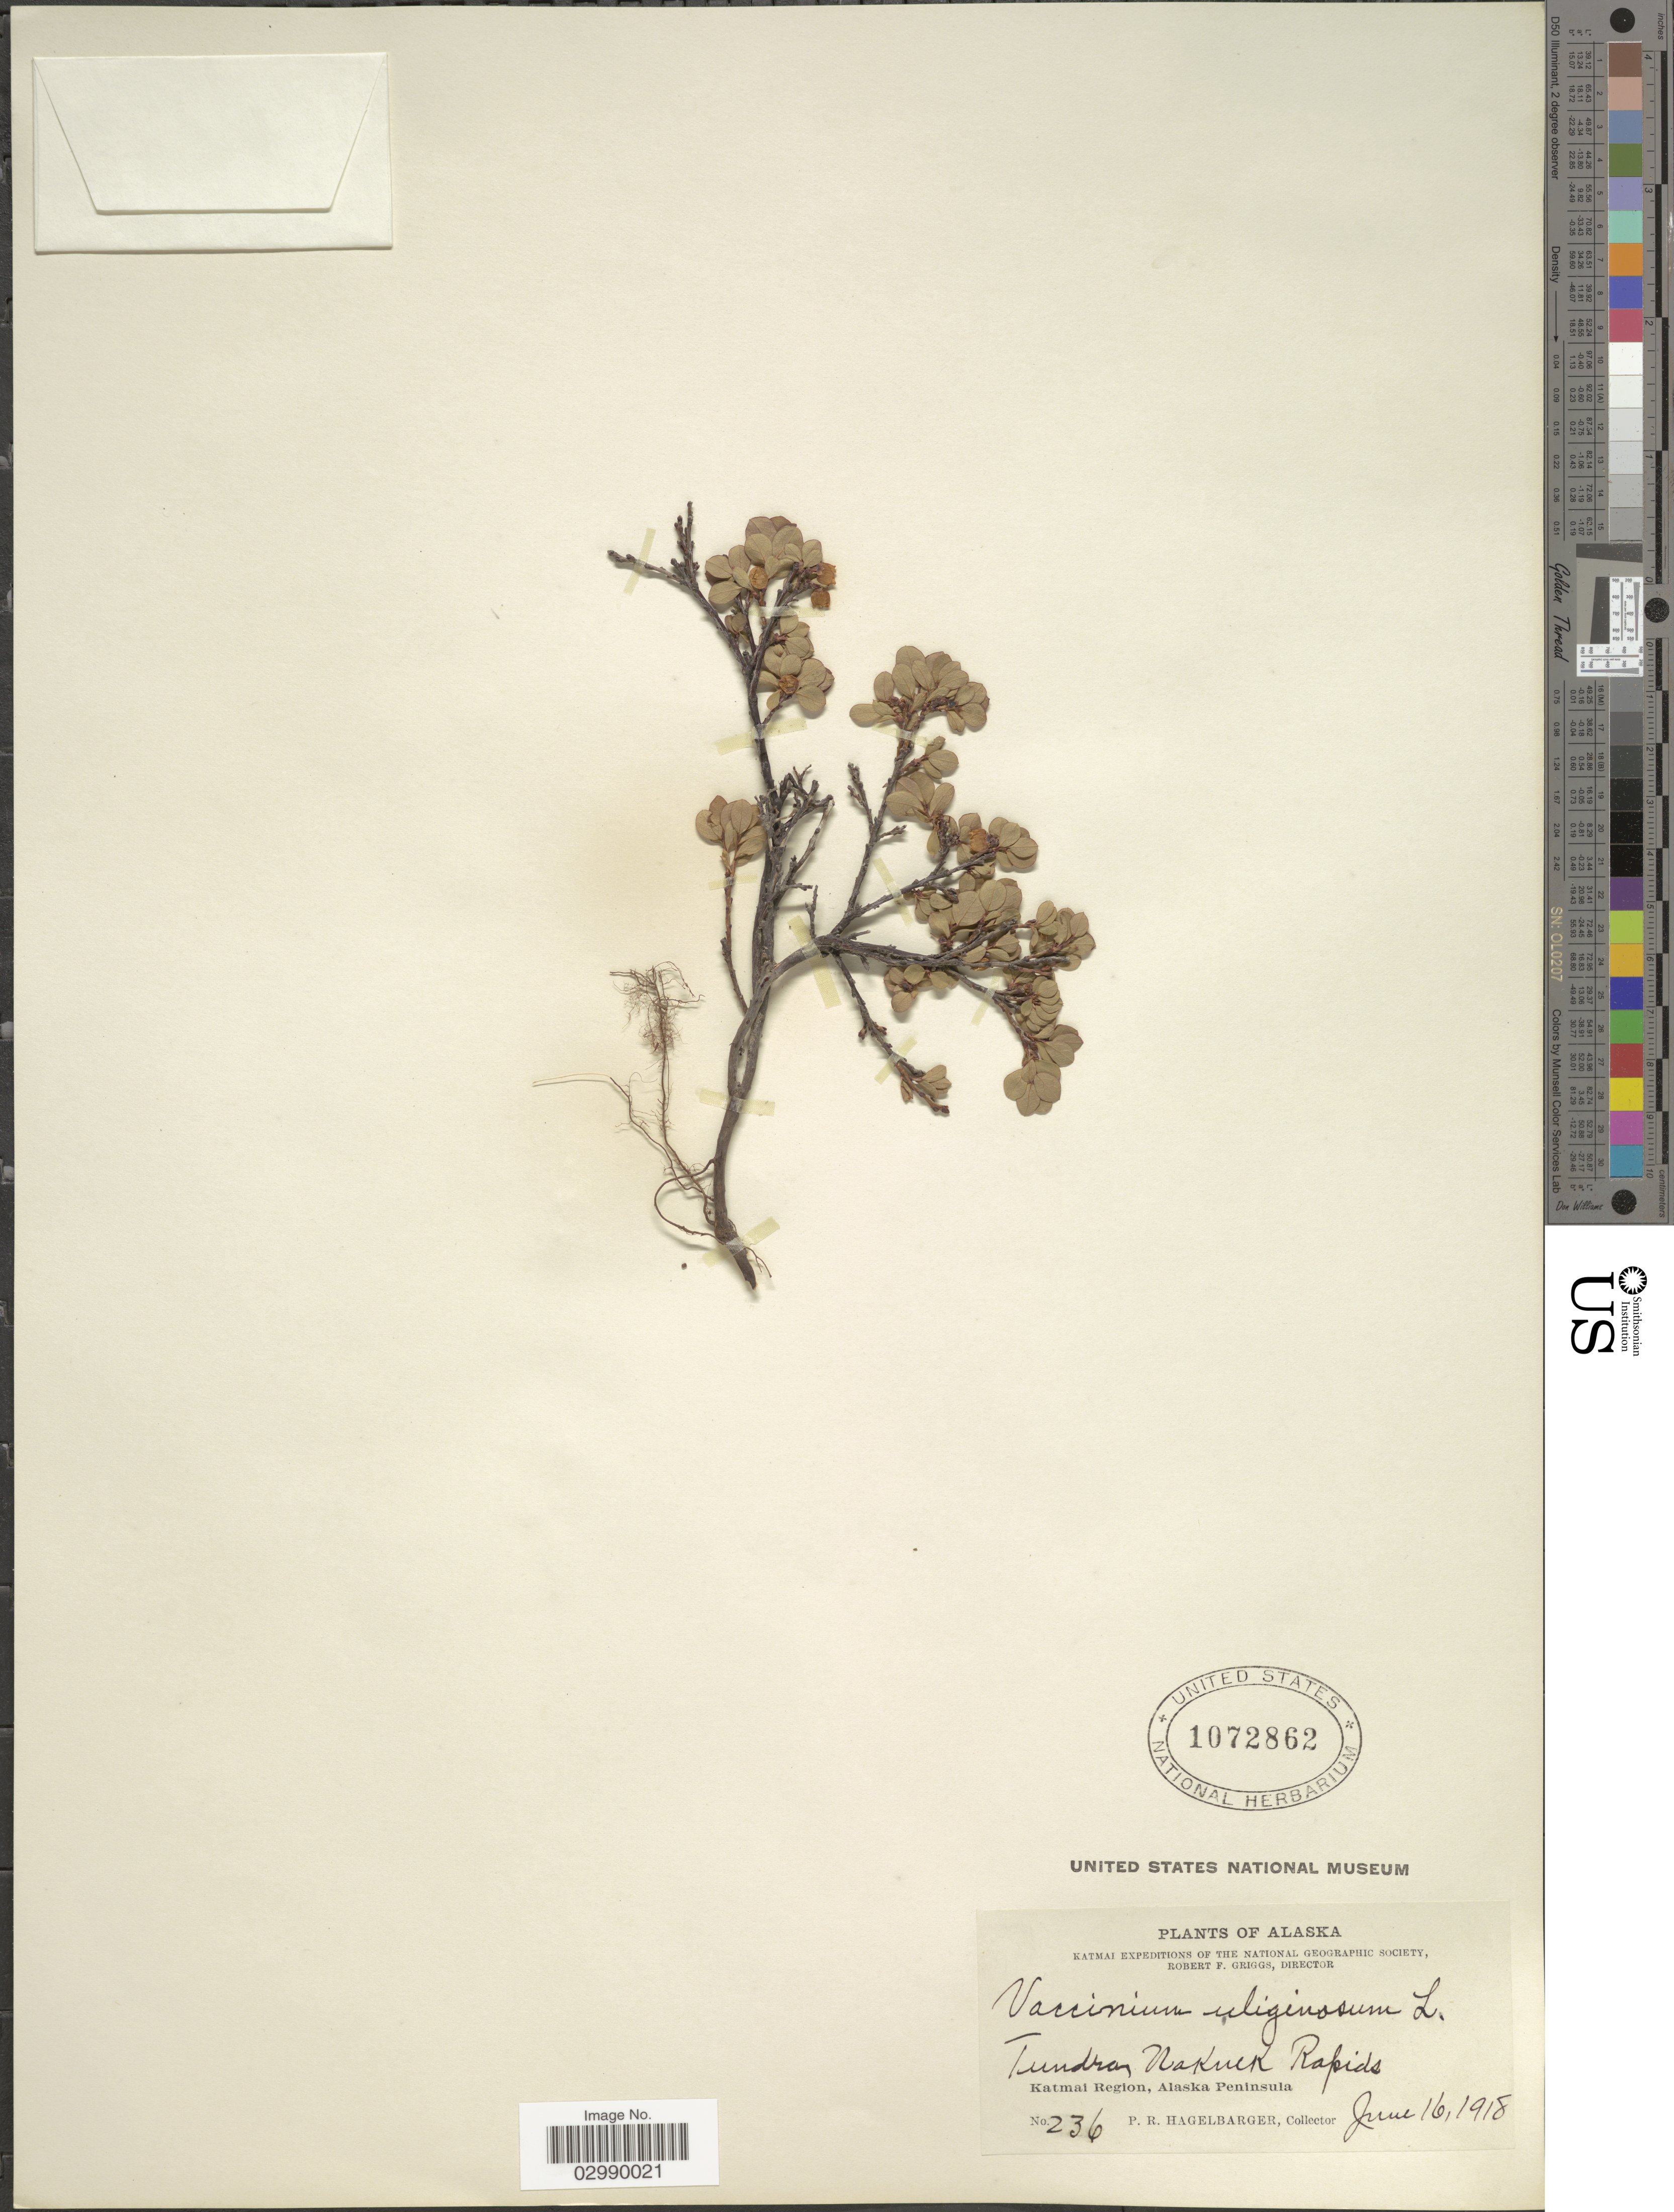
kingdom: Plantae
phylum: Tracheophyta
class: Magnoliopsida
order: Ericales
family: Ericaceae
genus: Vaccinium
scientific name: Vaccinium uliginosum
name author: L.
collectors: P. Hagelbarger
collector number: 236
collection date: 1918-06-16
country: United States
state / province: Alaska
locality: Tundran Naknek Rapids, Katmai Region, Alaska Peninsula.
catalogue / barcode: US 1072862